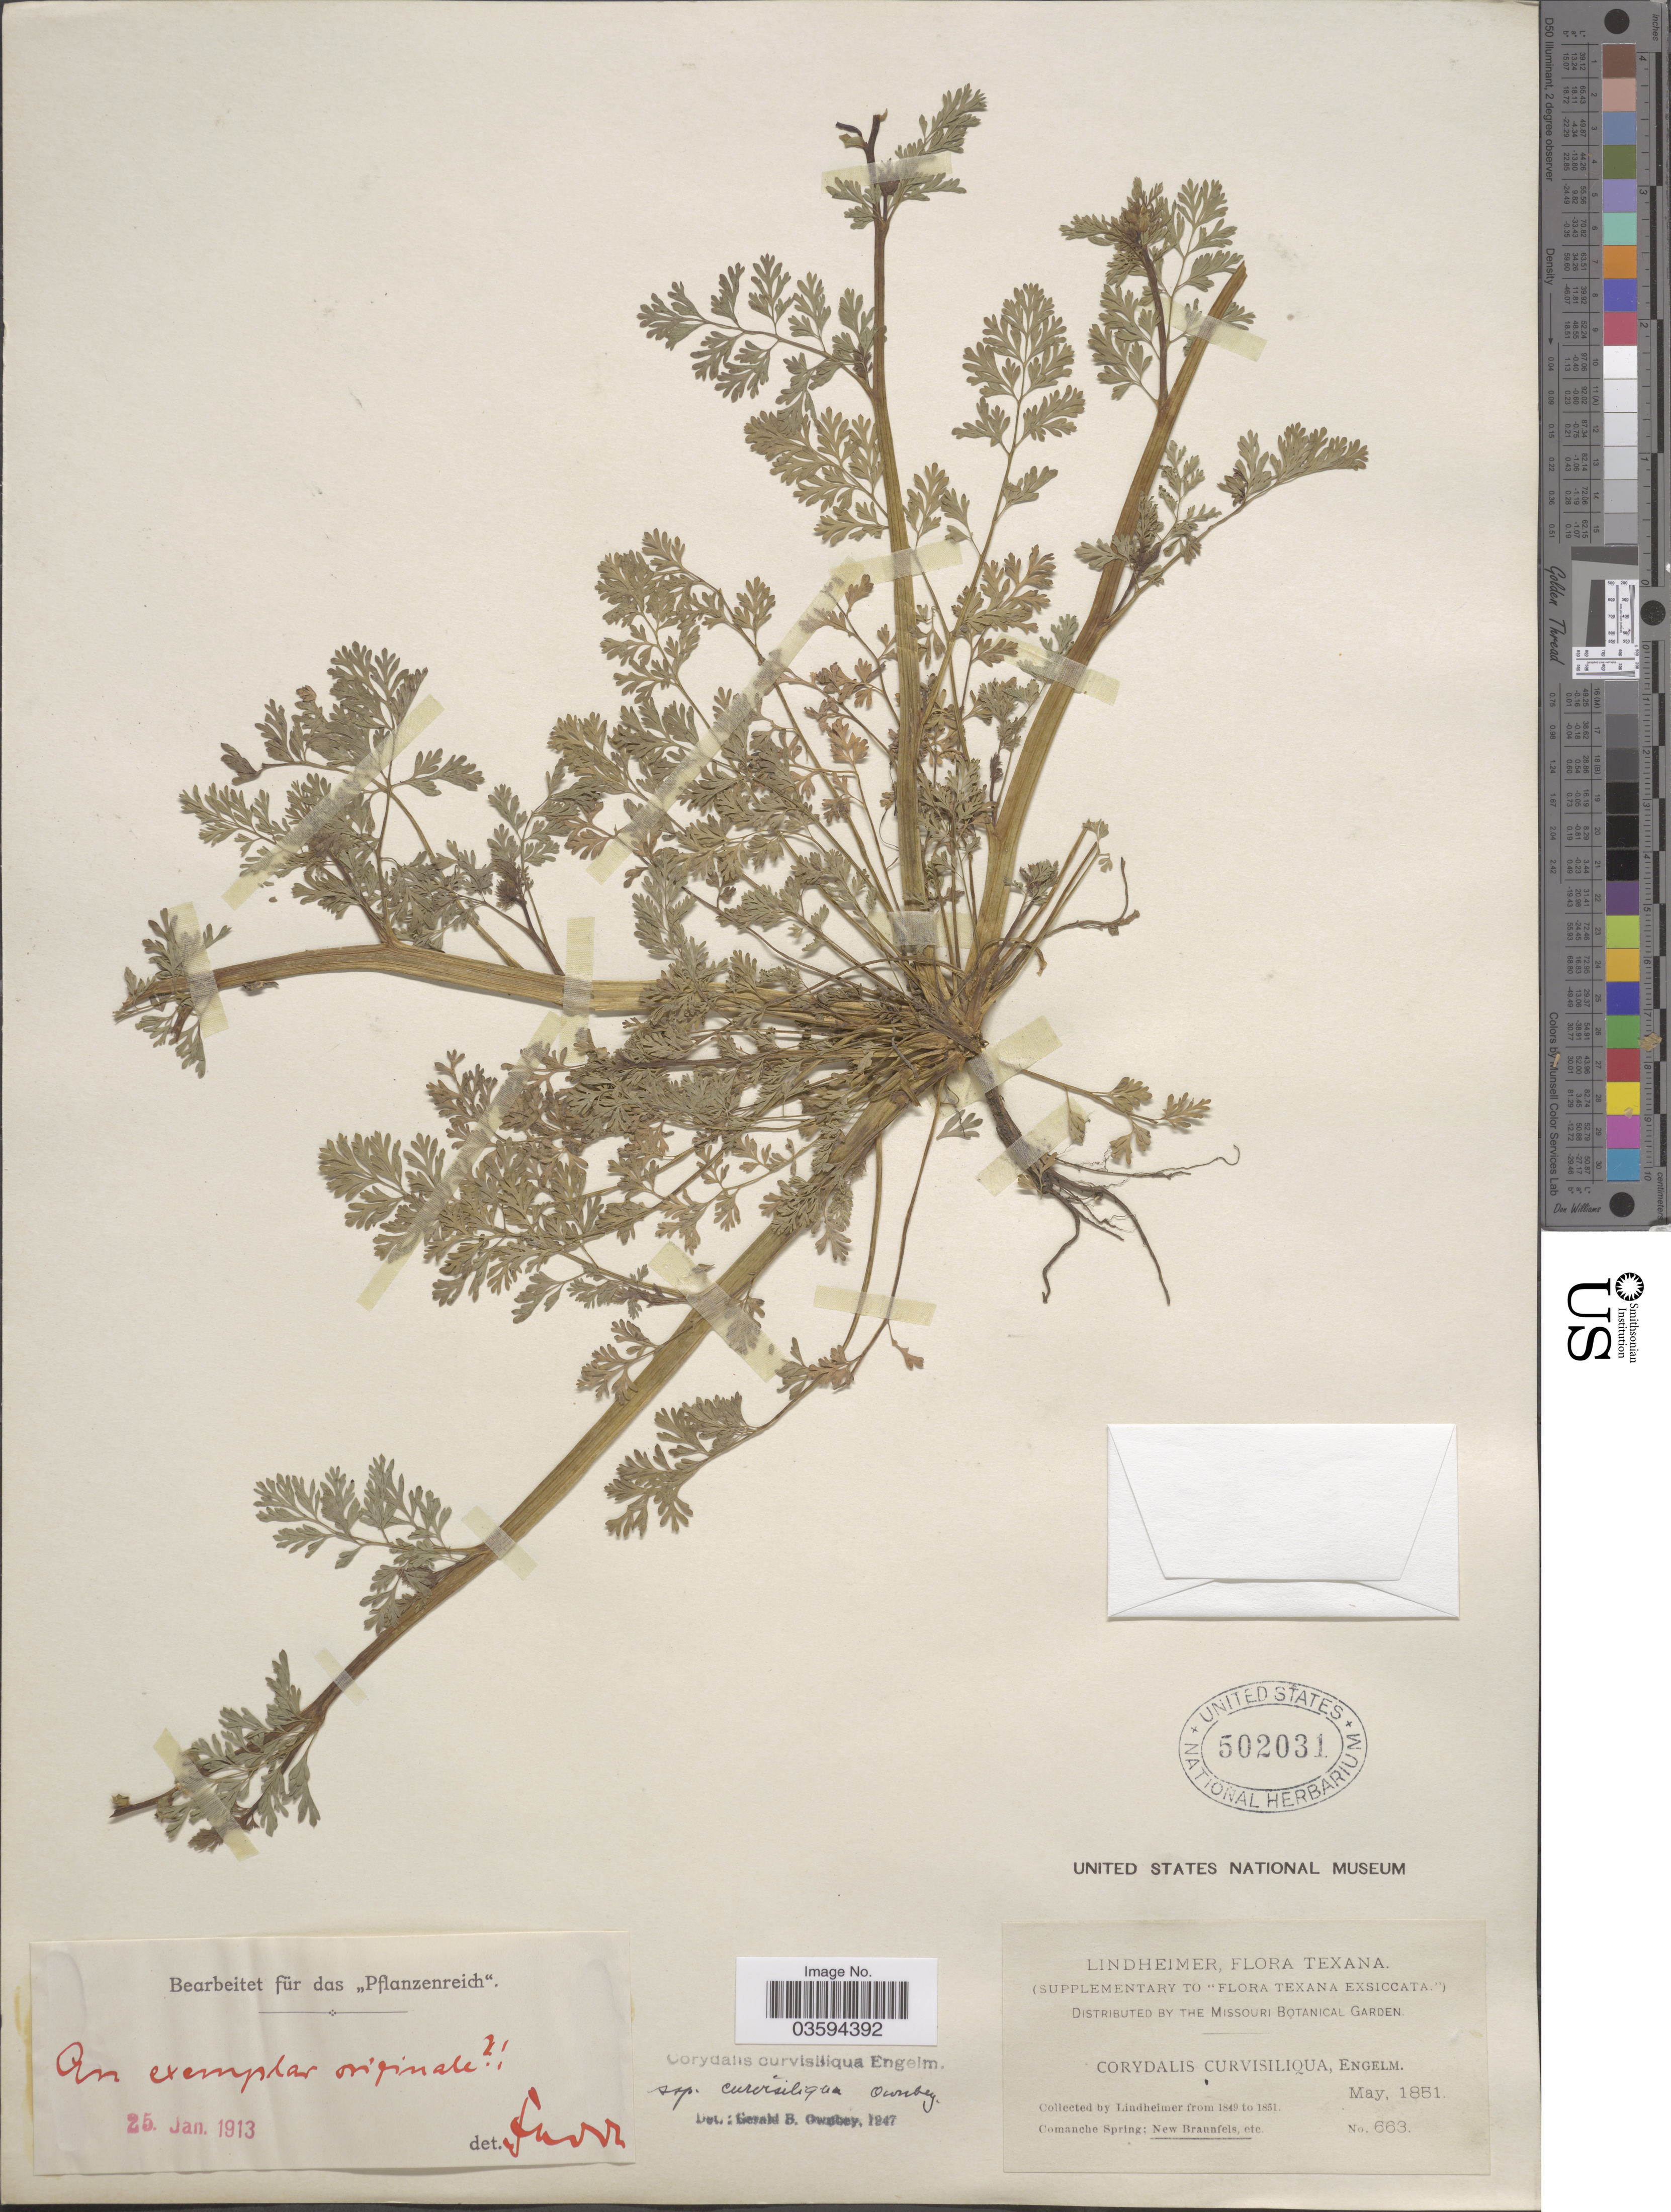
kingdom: Plantae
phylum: Tracheophyta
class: Magnoliopsida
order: Ranunculales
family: Papaveraceae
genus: Corydalis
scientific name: Corydalis curvisiliqua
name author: (A. Gray) Engelm. ex A. Gray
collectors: -. Lindheimer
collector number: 663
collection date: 1851-05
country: United States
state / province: Texas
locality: Comanche Spring; New Braunfels, etc.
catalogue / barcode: US 502031